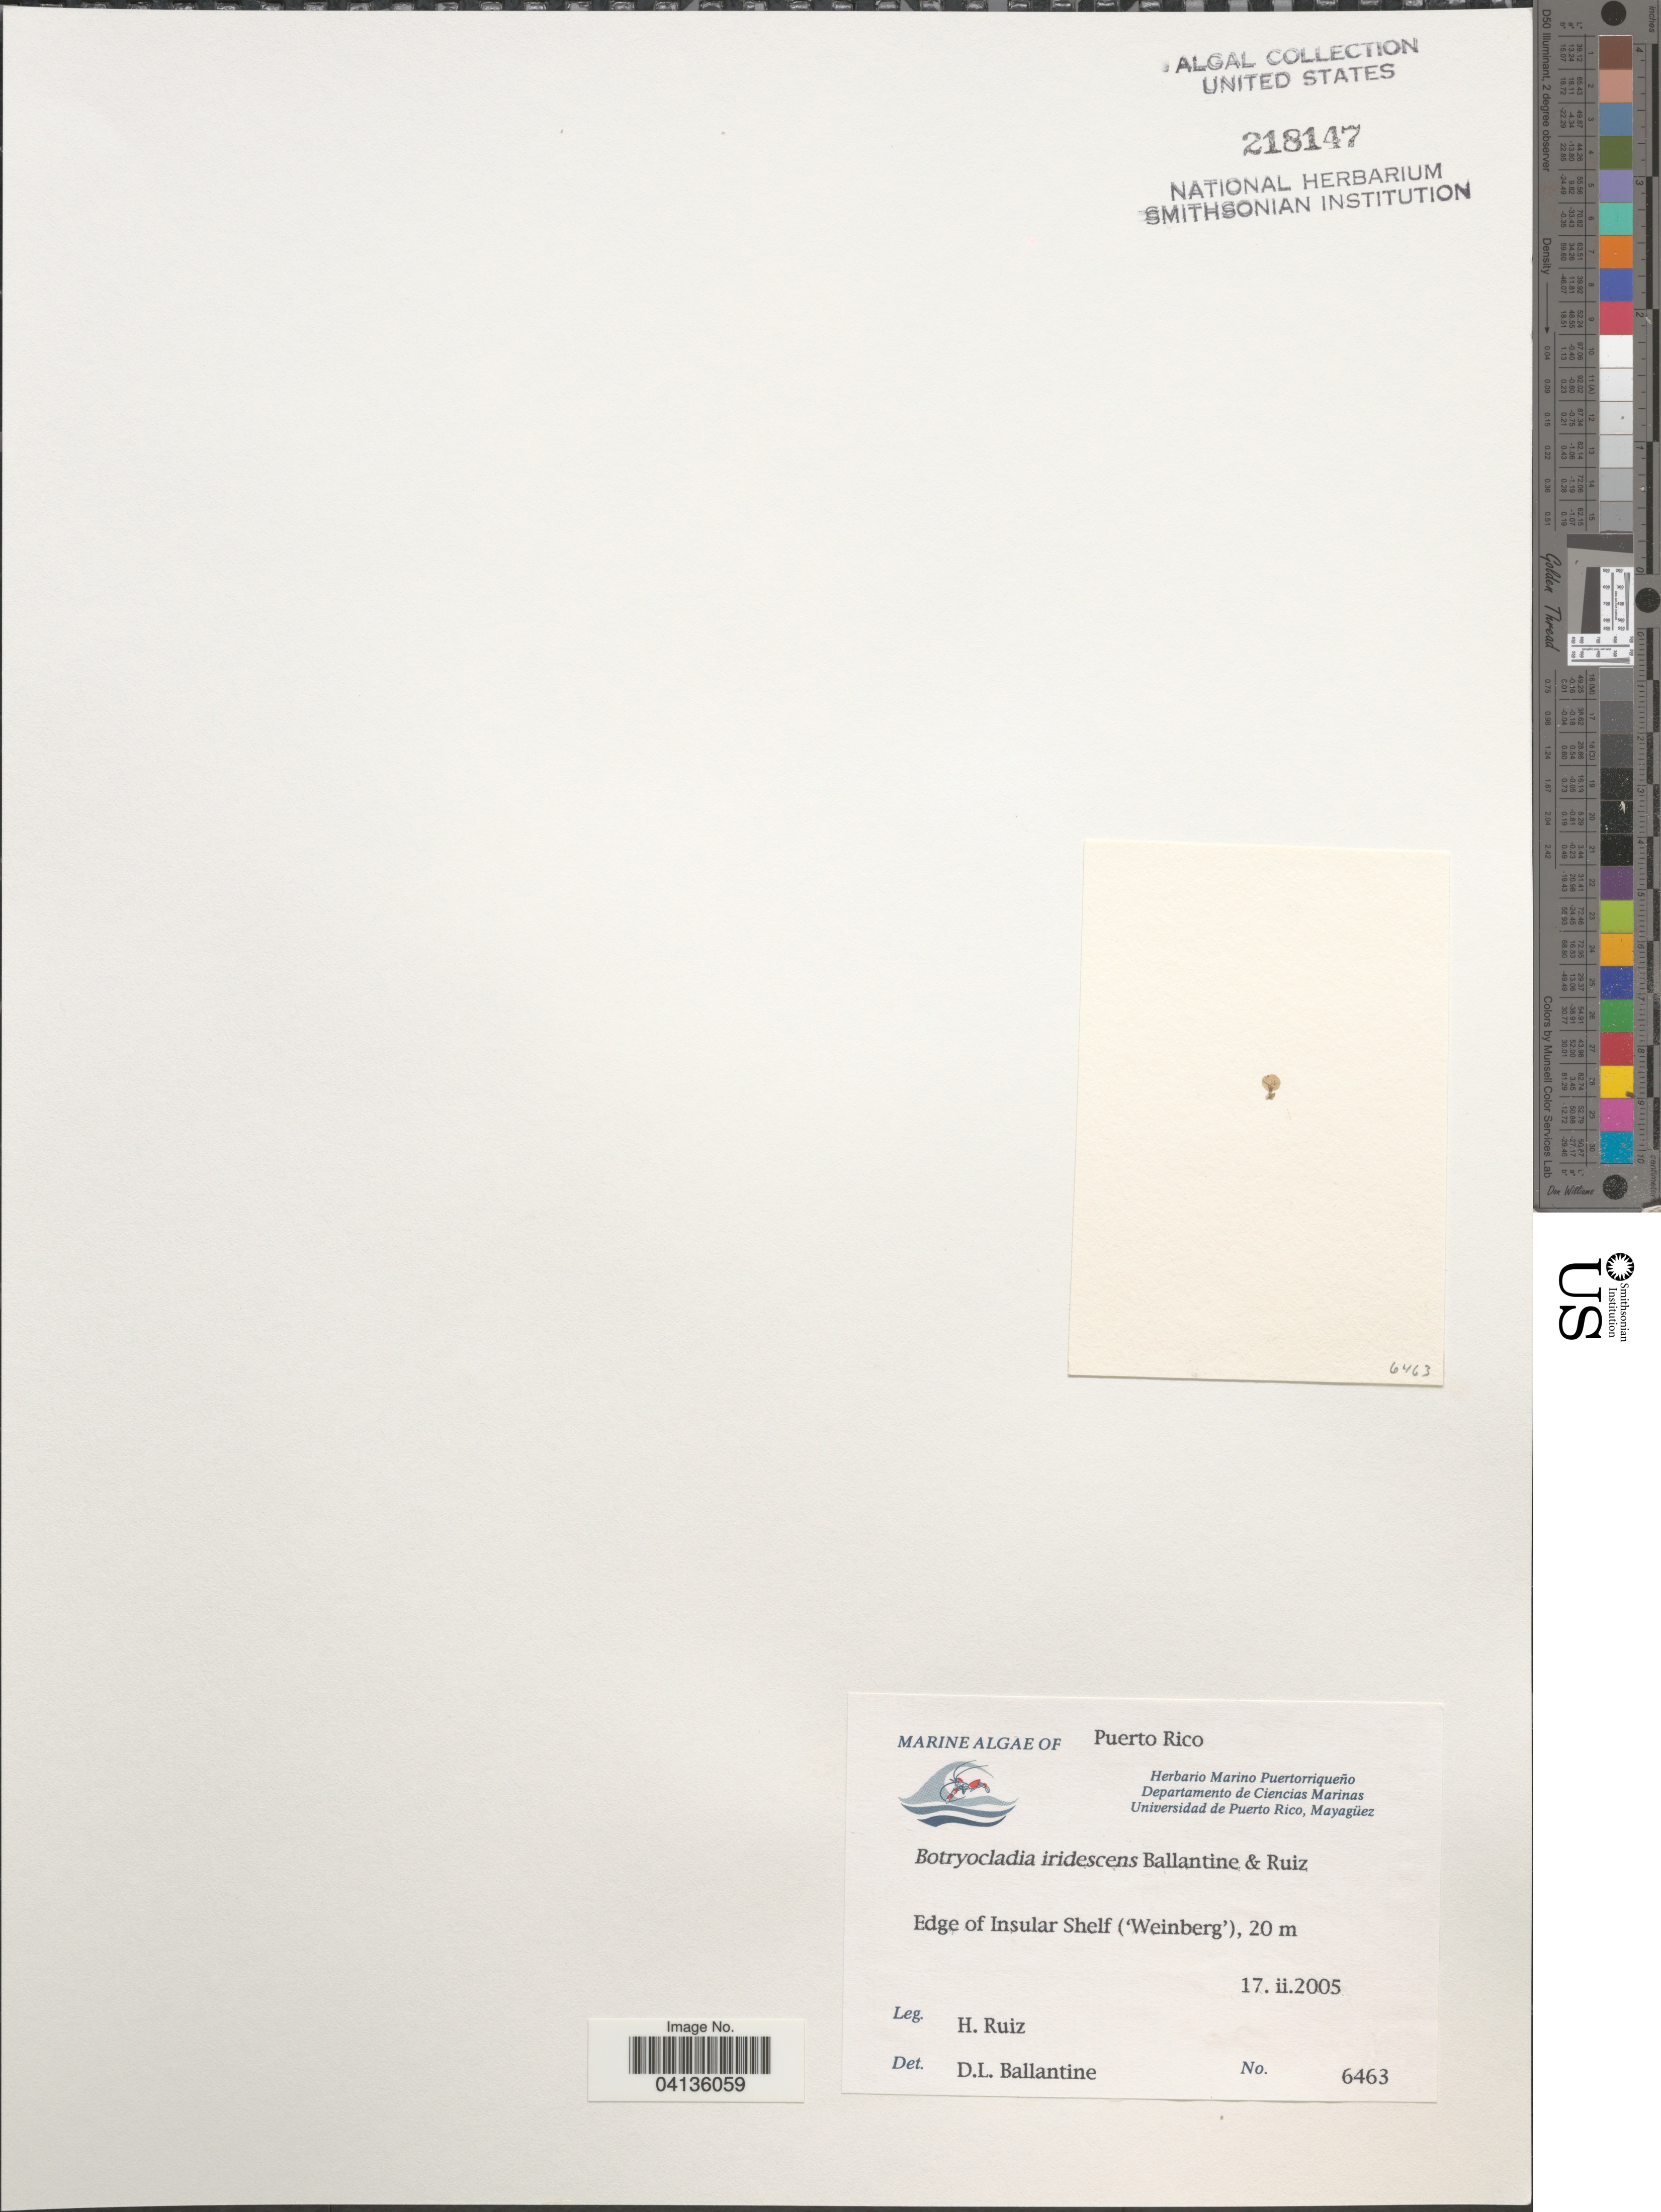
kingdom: Plantae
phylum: Rhodophyta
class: Florideophyceae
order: Rhodymeniales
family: Rhodymeniaceae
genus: Botryocladia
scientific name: Botryocladia iridescens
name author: D.L. Ballant. & H.Ruiz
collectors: H. Ruiz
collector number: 6463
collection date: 2005-02-17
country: Puerto Rico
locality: Edge of Insular Shelf ('Weinberg').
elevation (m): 20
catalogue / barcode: US 218147